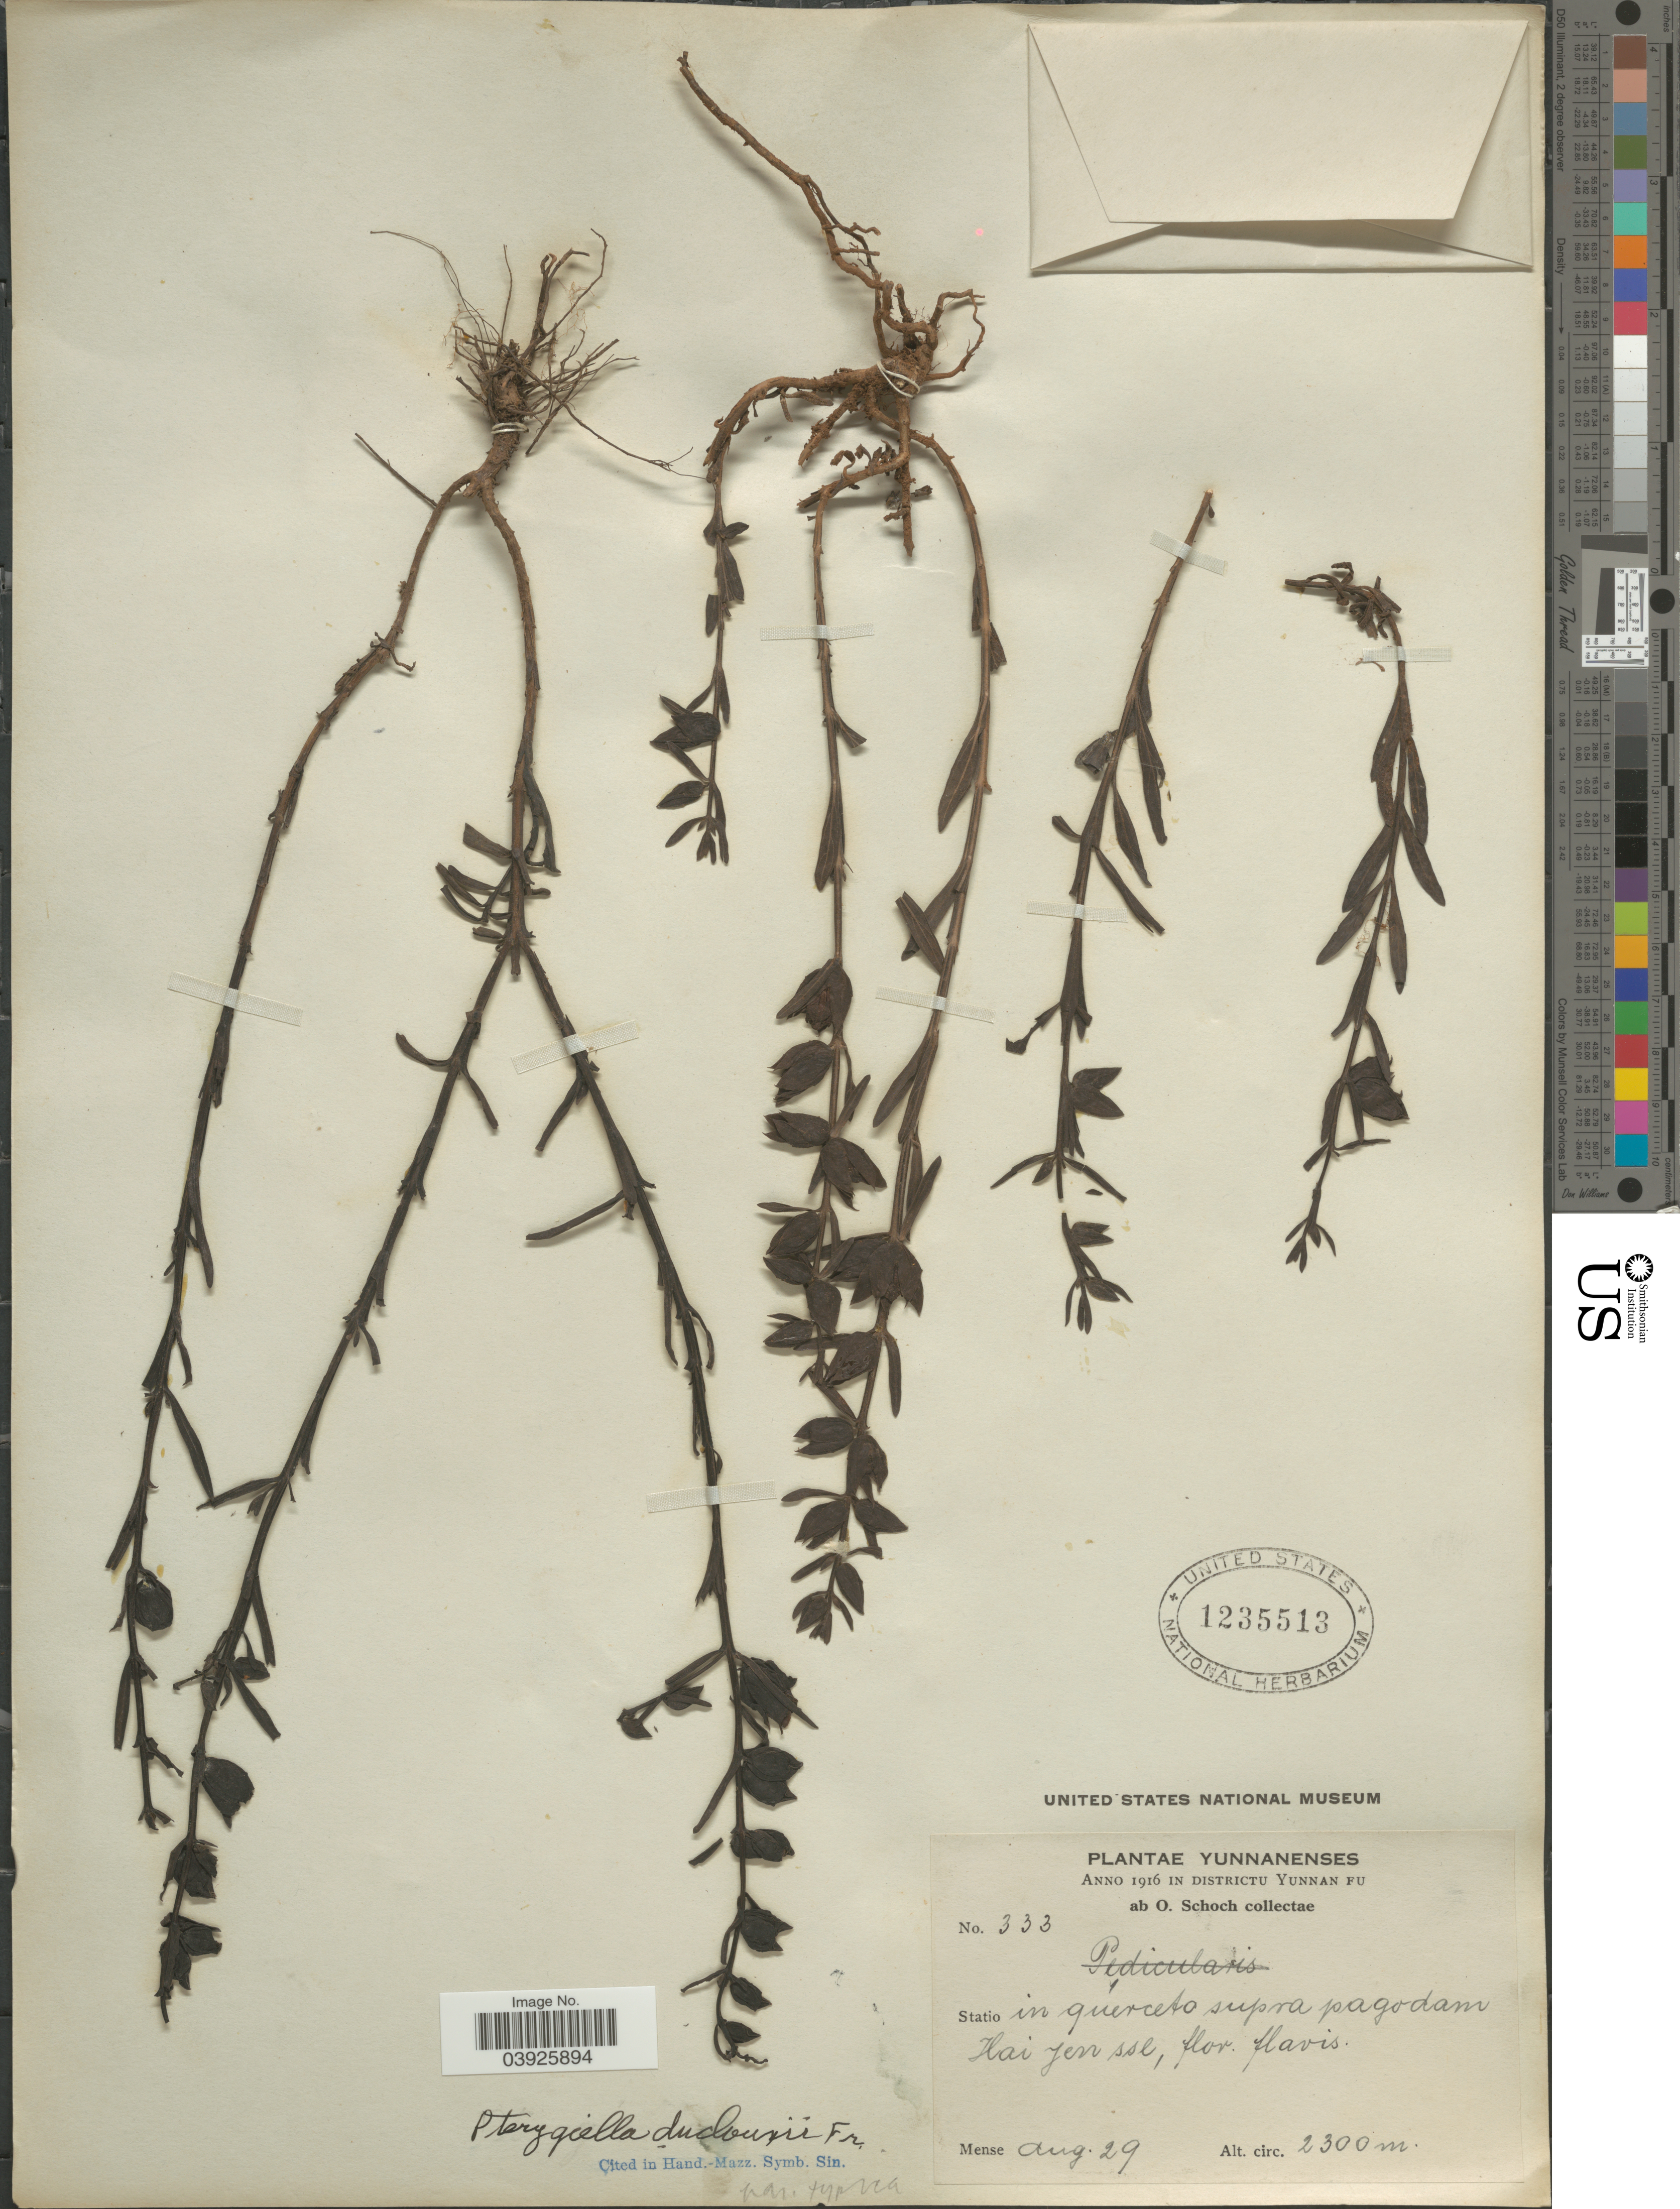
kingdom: Plantae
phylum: Tracheophyta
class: Magnoliopsida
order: Lamiales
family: Orobanchaceae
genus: Pterygiella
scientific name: Pterygiella duclouxii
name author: Franch.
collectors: O. Schoch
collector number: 333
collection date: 1916-08-29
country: China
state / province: Yunnan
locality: In Districtu Yunnan Fu. Statio in querceto supra pagodam Hai Jen sse.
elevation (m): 2300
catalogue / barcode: US 1235513